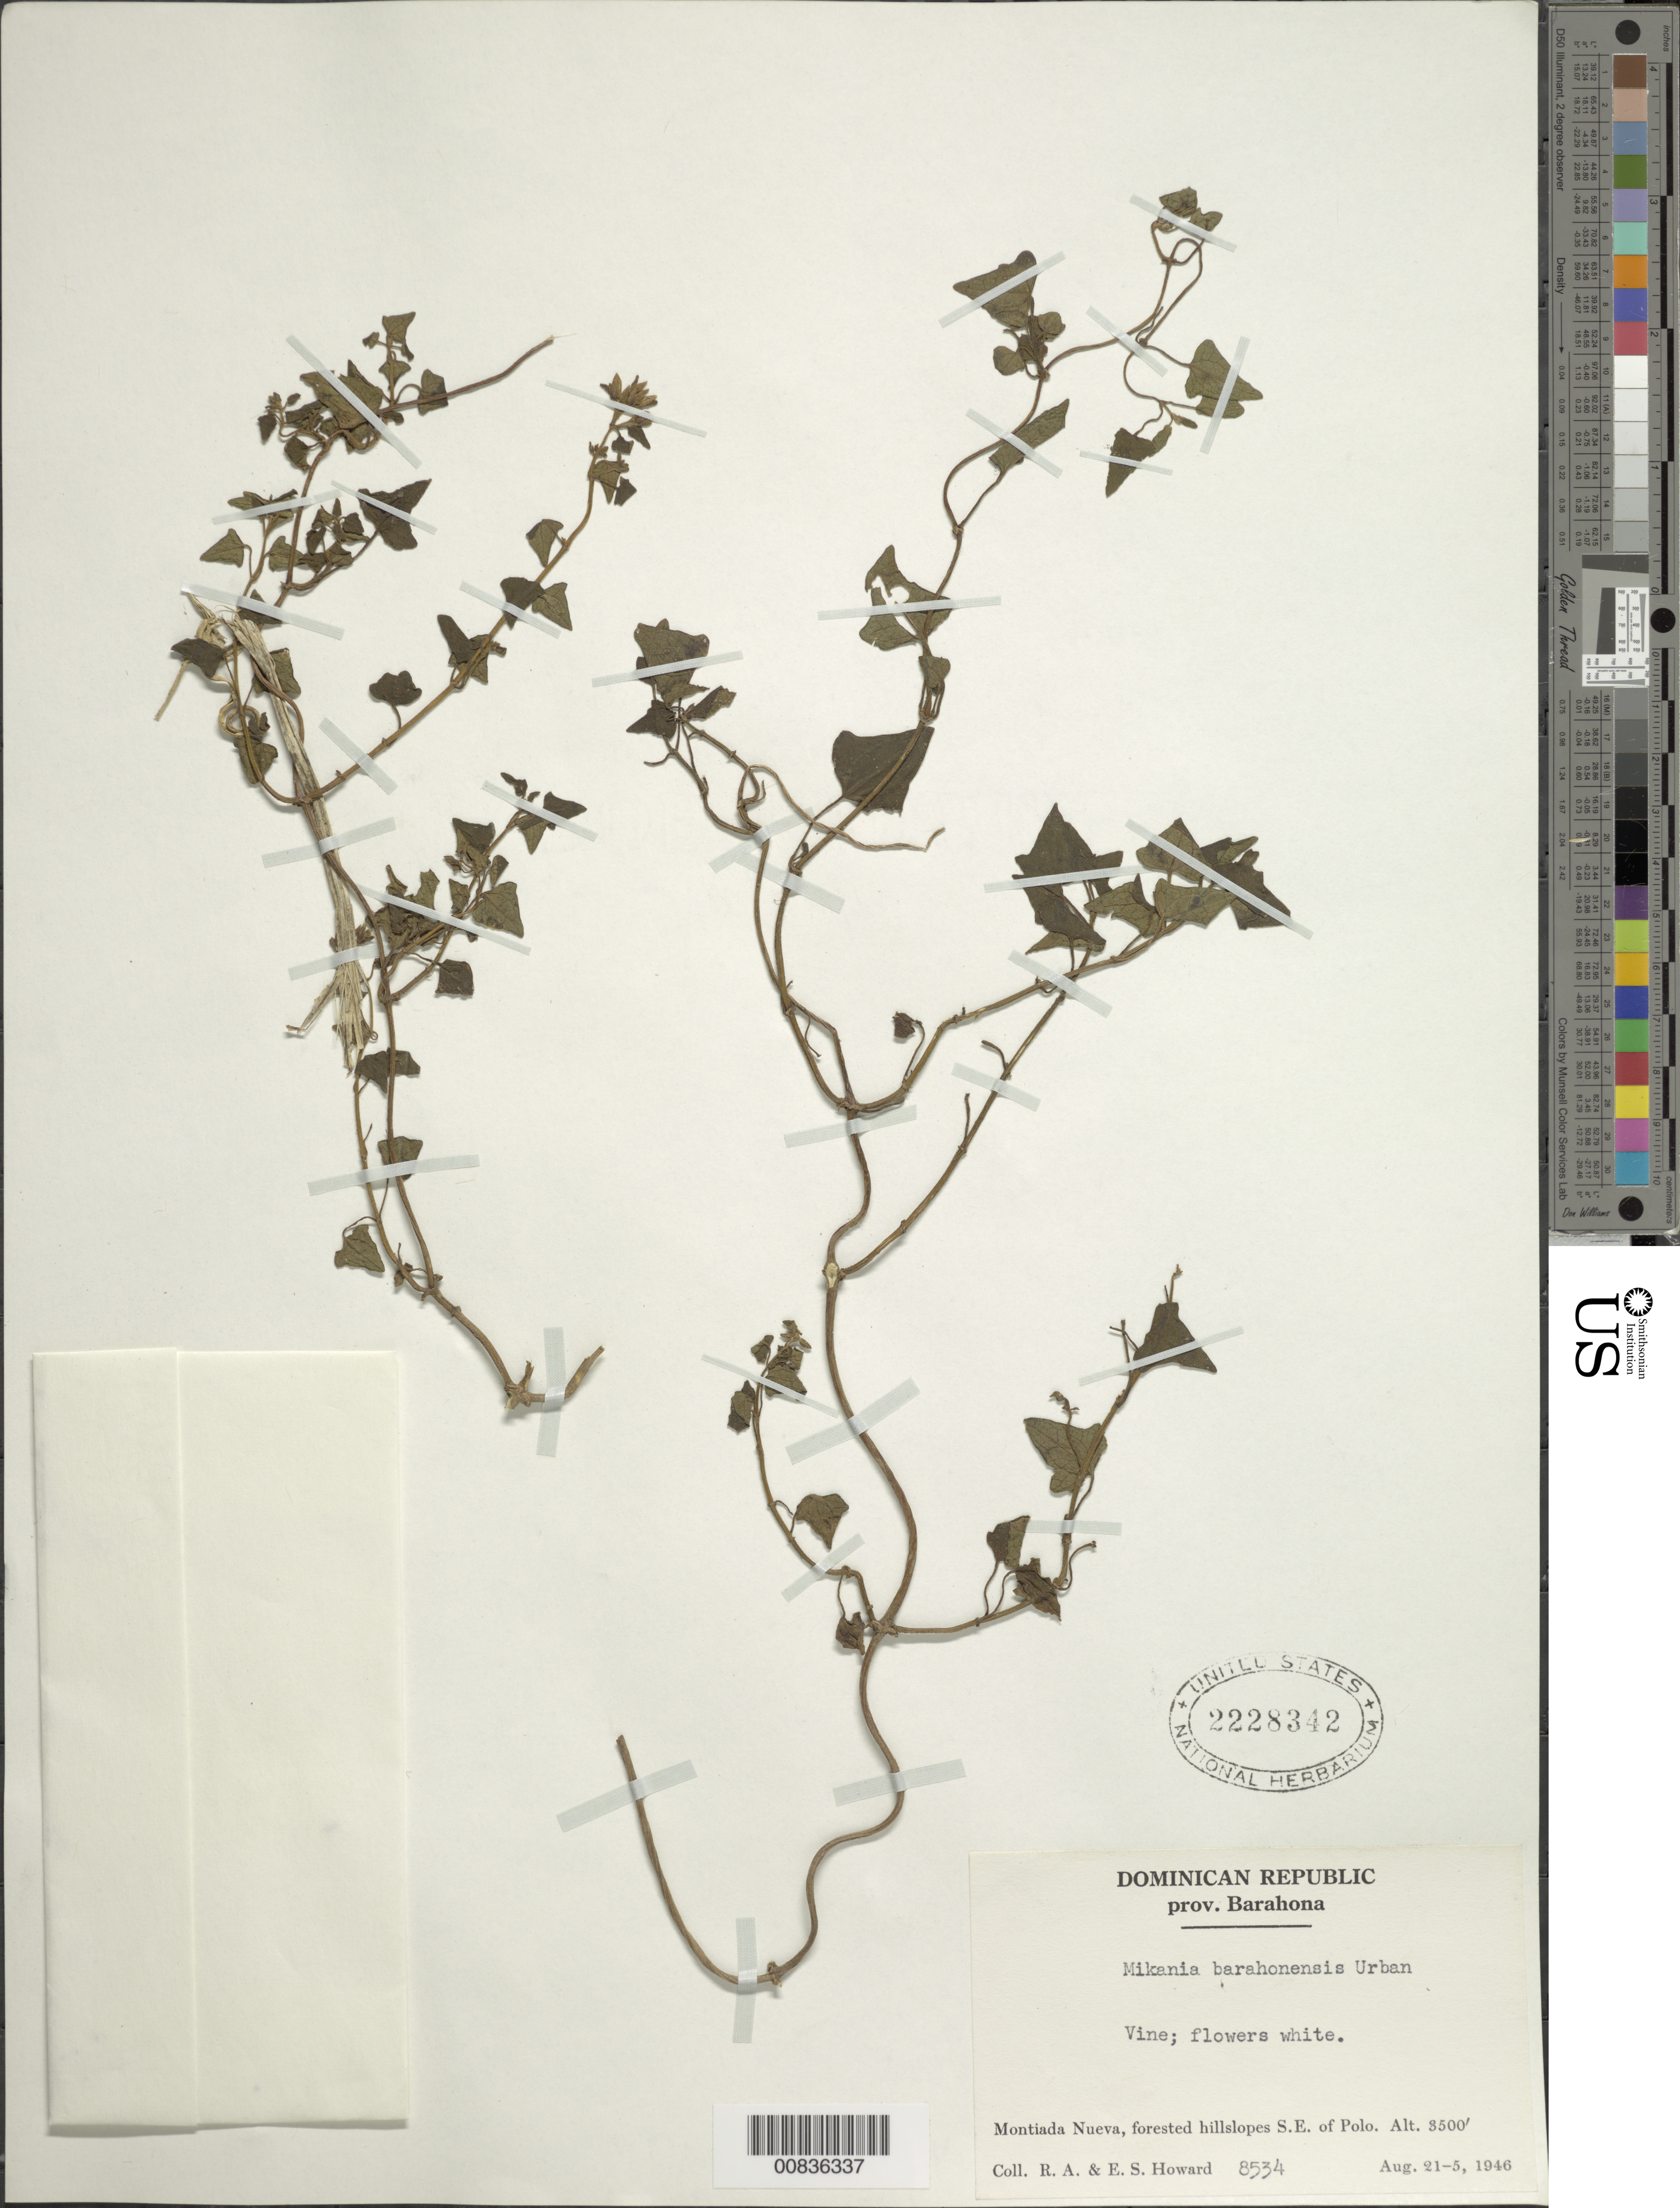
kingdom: Plantae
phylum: Tracheophyta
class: Magnoliopsida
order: Asterales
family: Asteraceae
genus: Mikania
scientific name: Mikania barahonensis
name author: Urb.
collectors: R. A. Howard & E. S. Howard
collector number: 8534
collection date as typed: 21 Aug 1946 to 25 Aug 1926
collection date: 1926-08-25/1946-08-21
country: Dominican Republic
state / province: Barahona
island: Hispaniola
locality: Montiado Nueva, SE of Polo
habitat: Forested hillslopes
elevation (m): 1067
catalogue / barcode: US 2228342